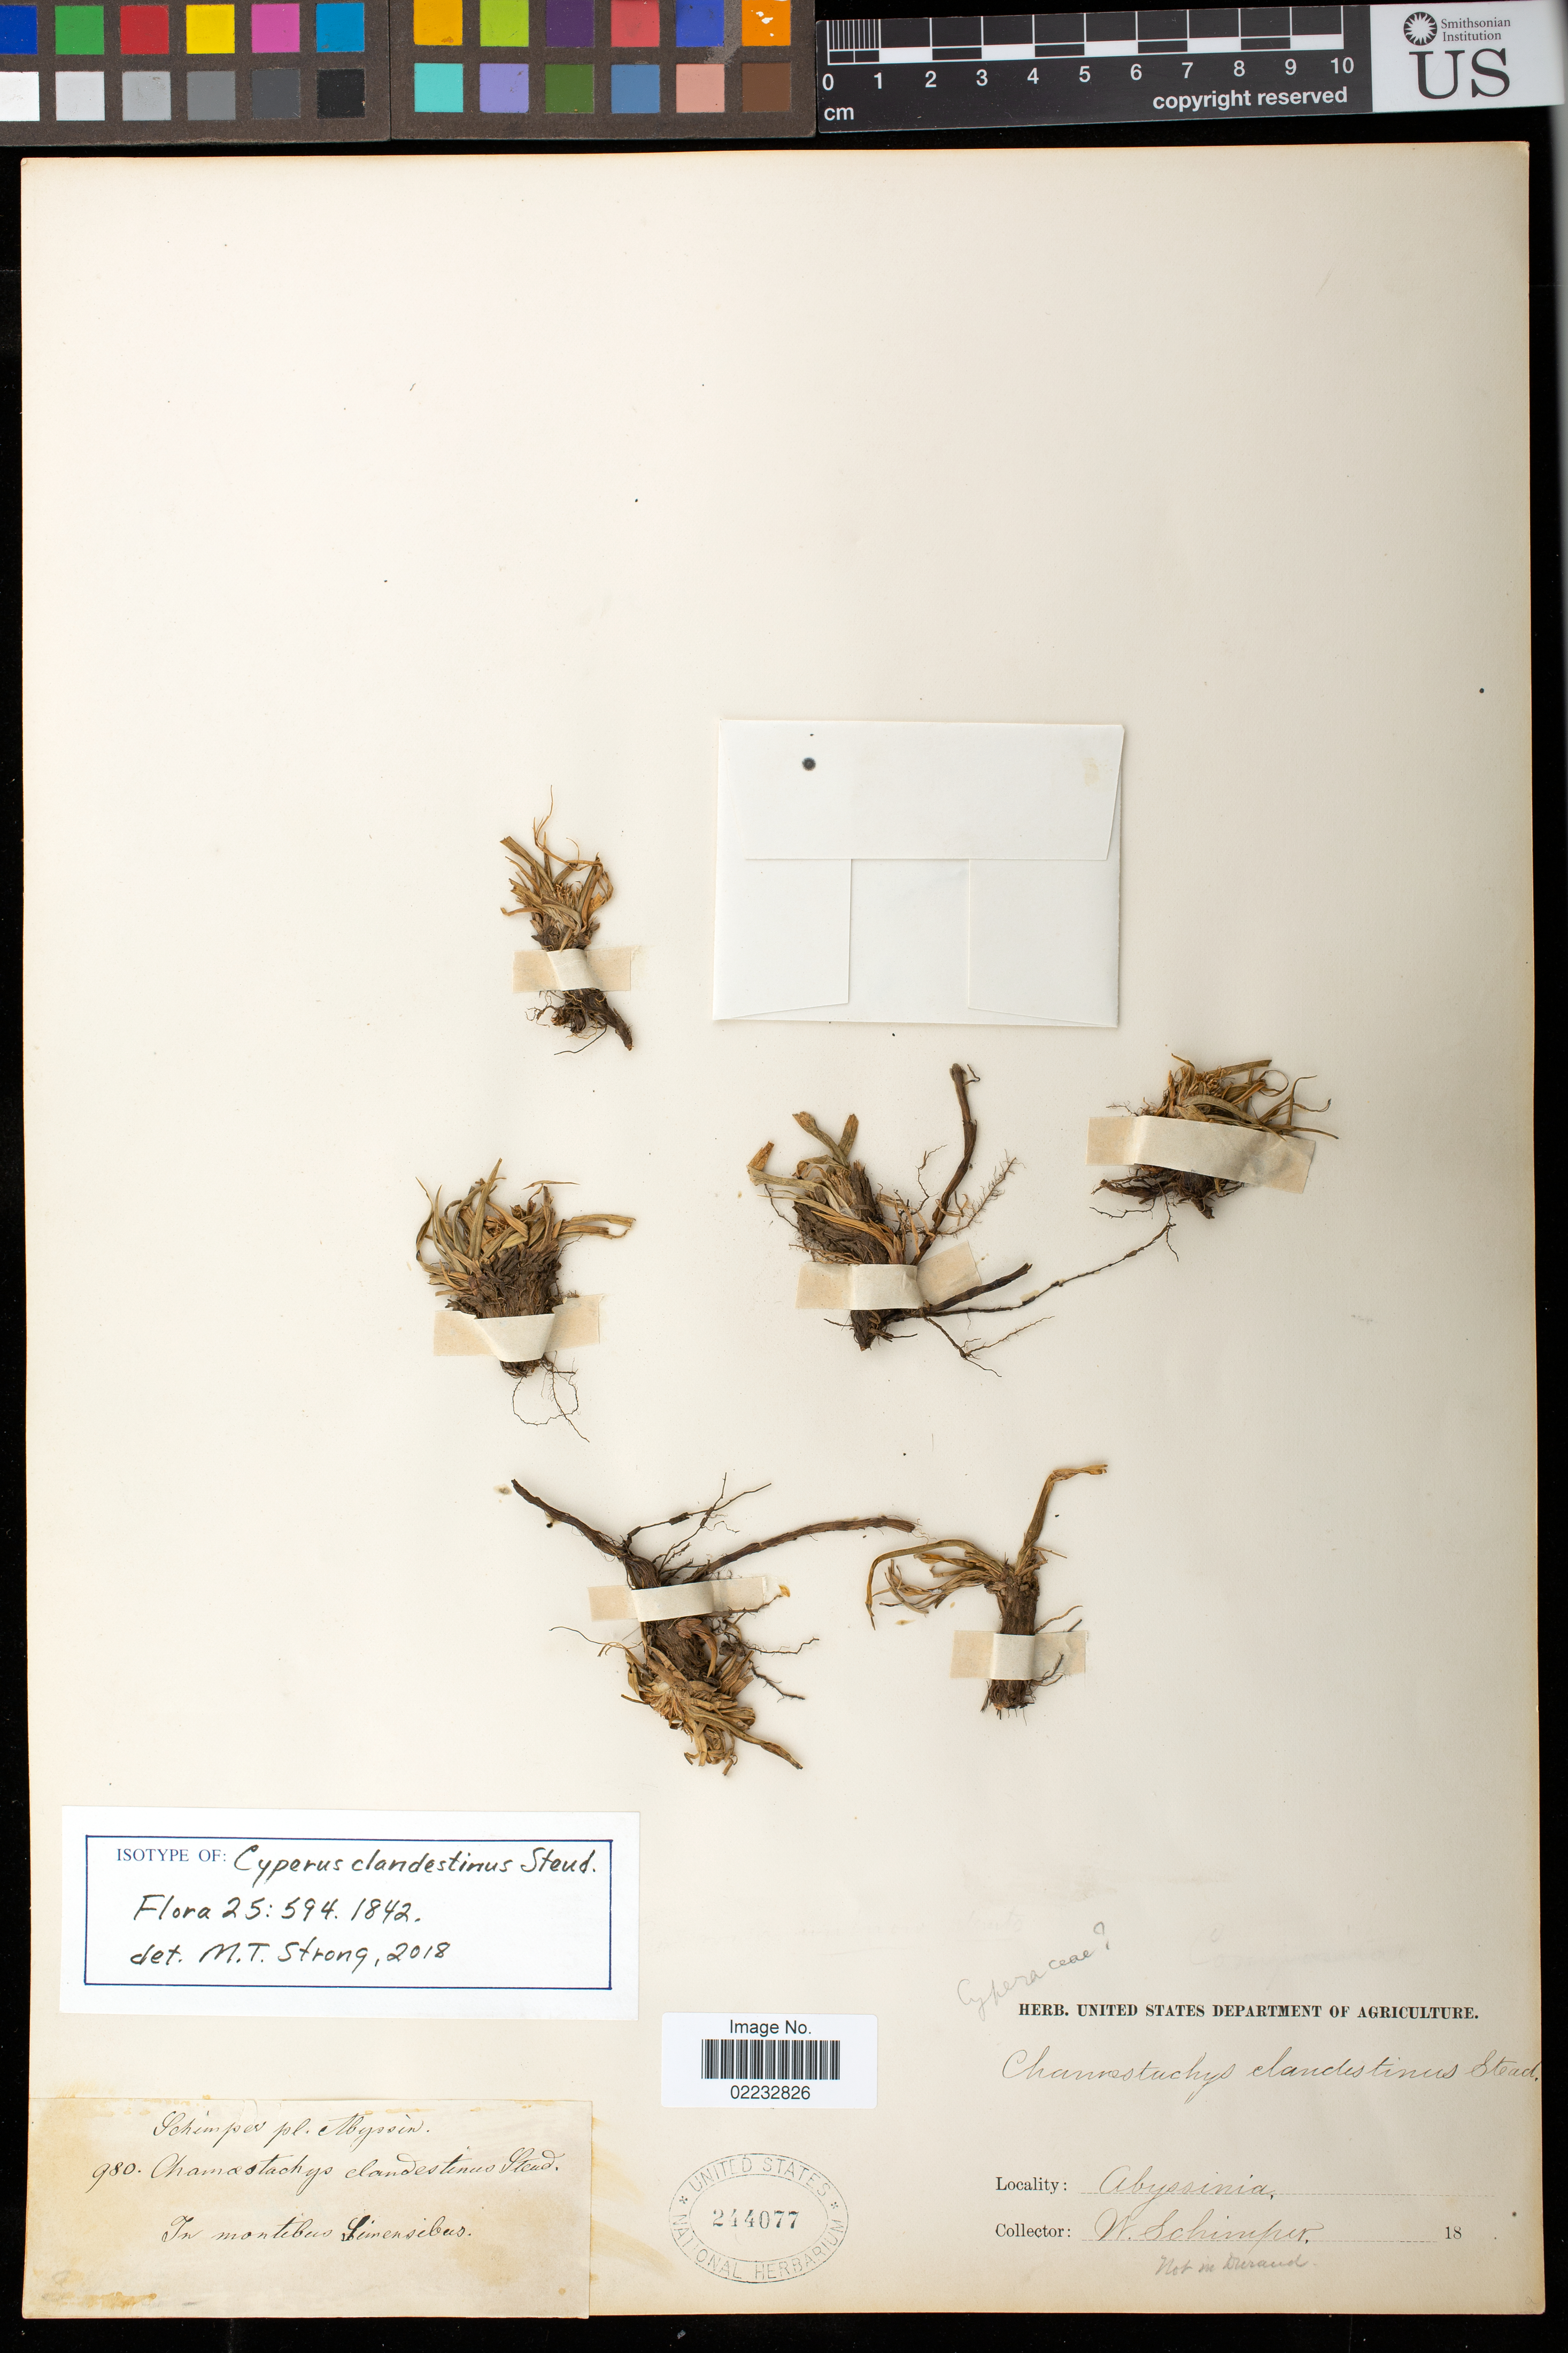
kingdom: Plantae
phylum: Tracheophyta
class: Liliopsida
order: Poales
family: Cyperaceae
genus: Cyperus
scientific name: Cyperus clandestinus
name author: Steud.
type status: Isotype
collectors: W. Schimper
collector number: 980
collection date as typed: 18--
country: Ethiopia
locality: Abyssinia, in montibus Simensibus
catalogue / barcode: US 244077